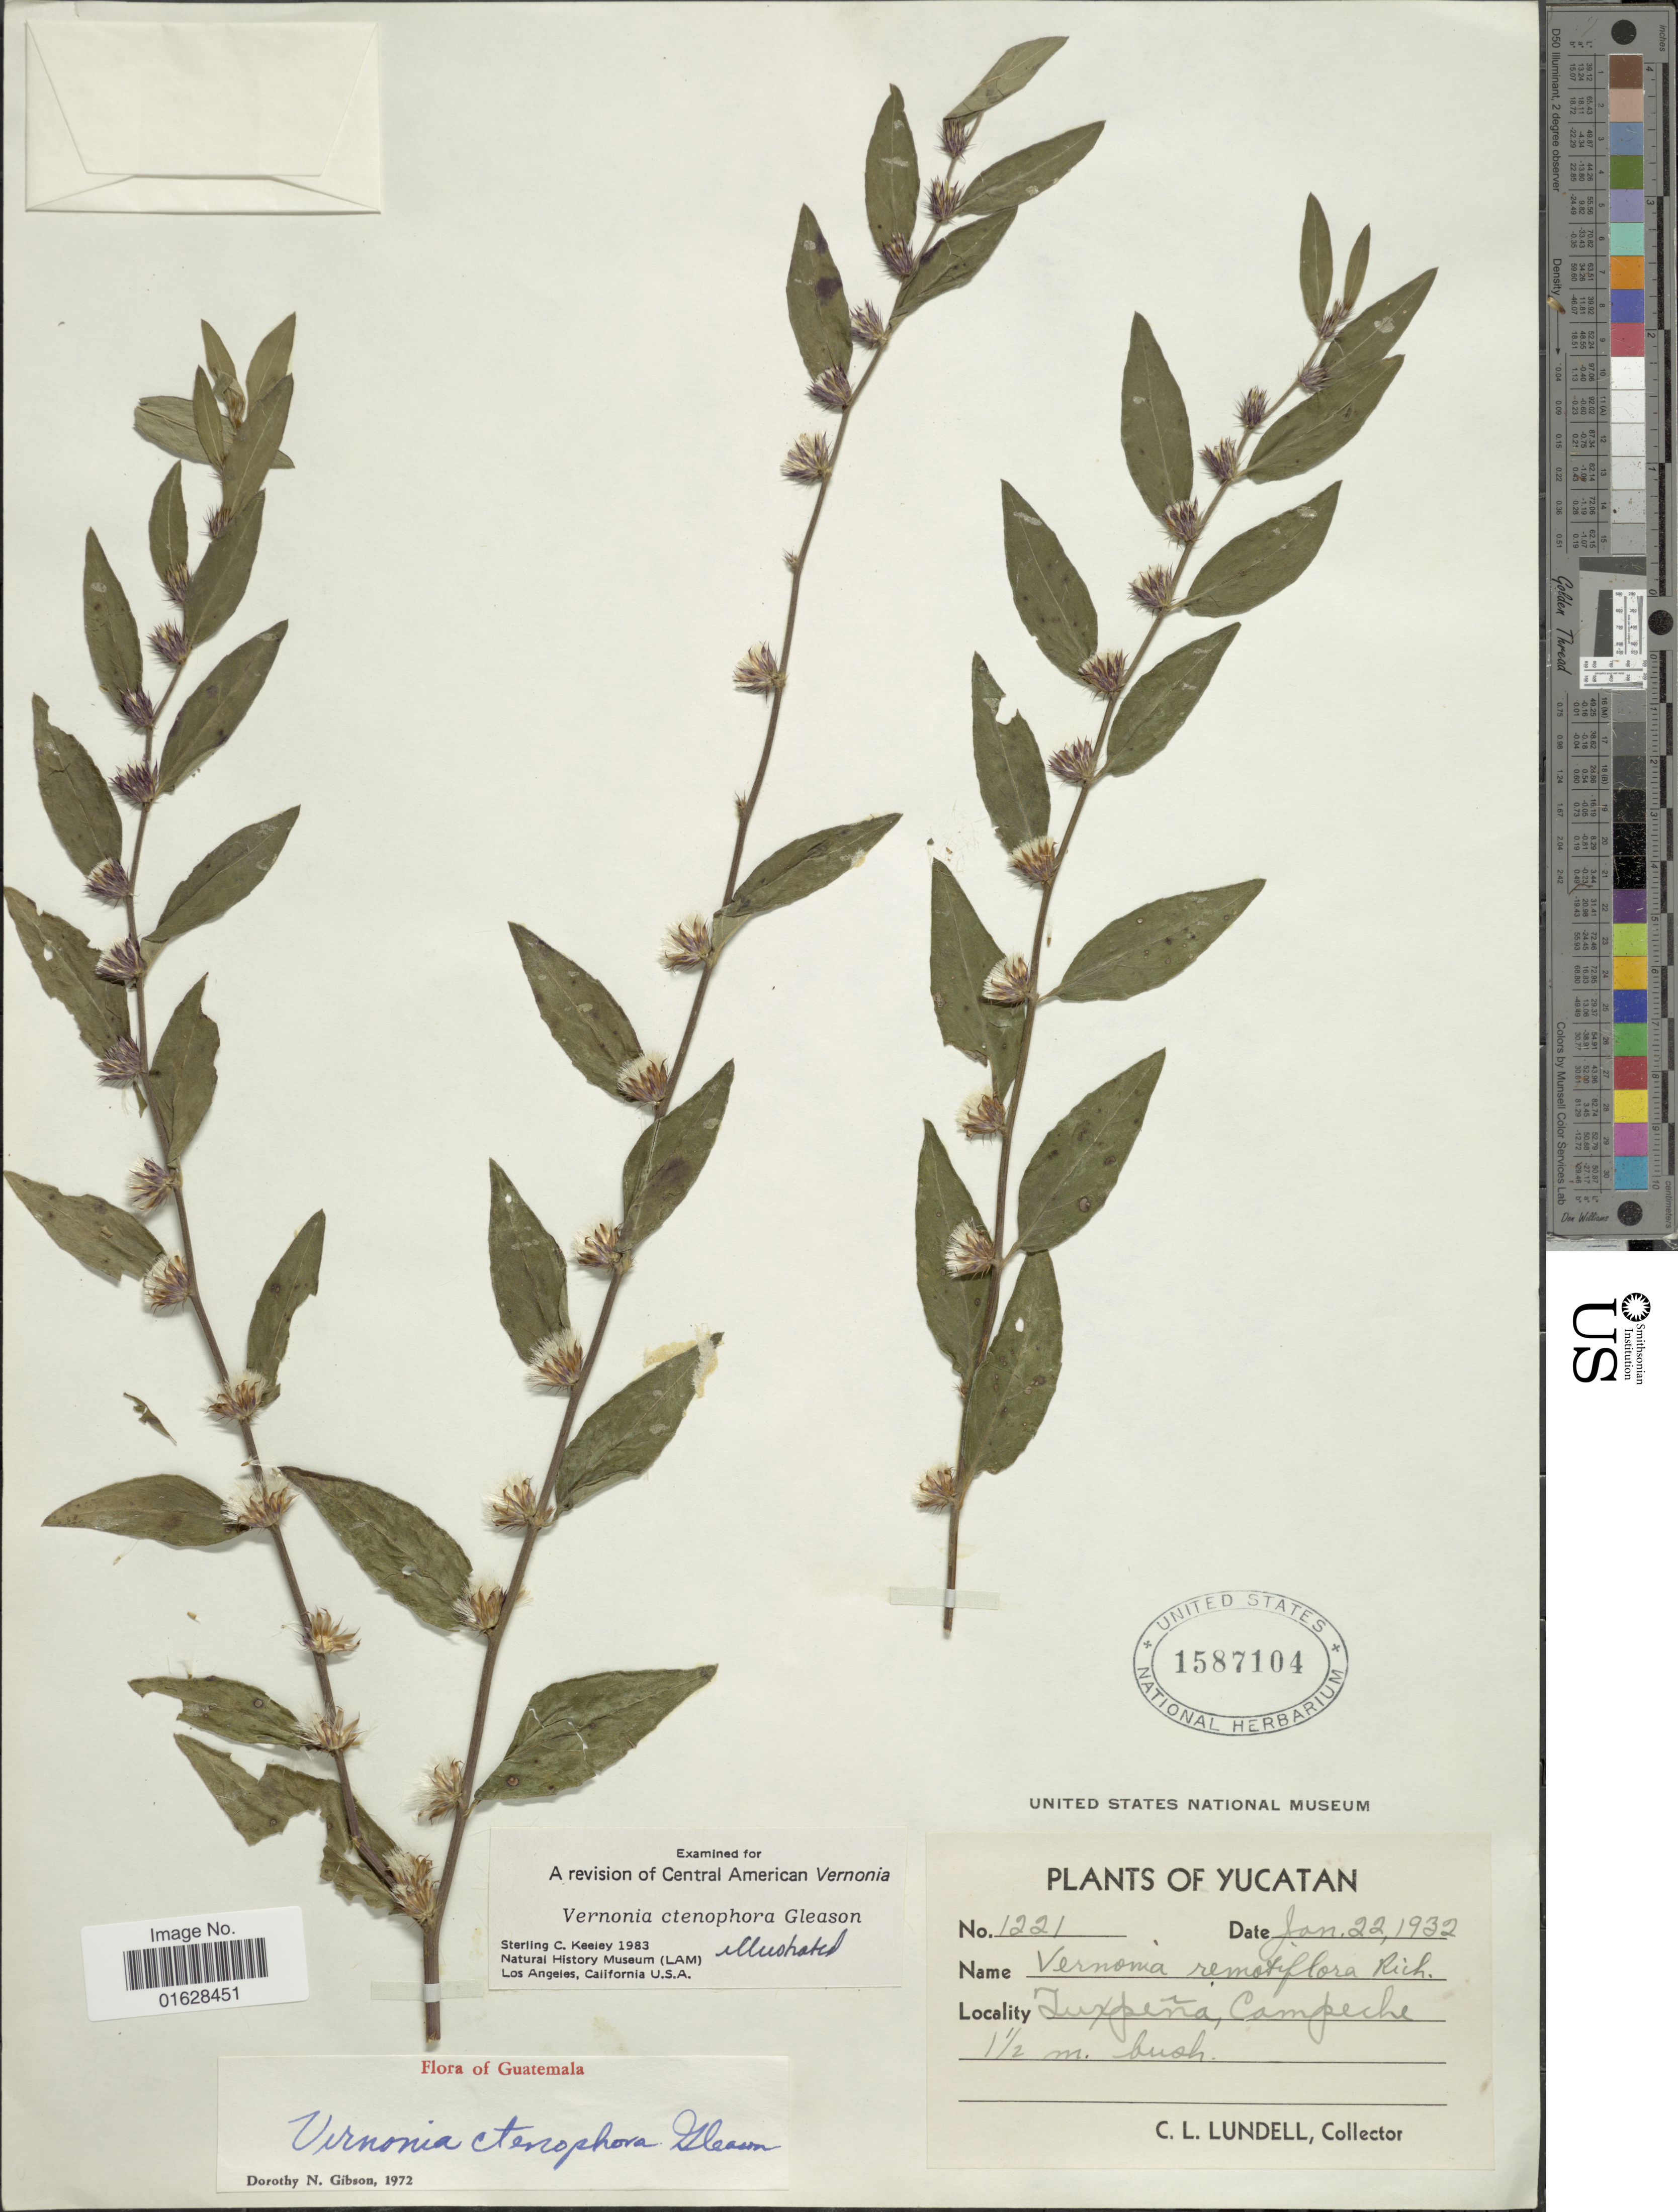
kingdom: Plantae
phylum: Tracheophyta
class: Magnoliopsida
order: Asterales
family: Asteraceae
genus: Lepidaploa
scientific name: Lepidaploa uniflora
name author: (Mill.) H. Rob.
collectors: C. L. Lundell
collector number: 1221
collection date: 1932-01-22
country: Mexico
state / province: Campeche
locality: Yucatan, Tuxpena, Campeche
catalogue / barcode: US 1587104